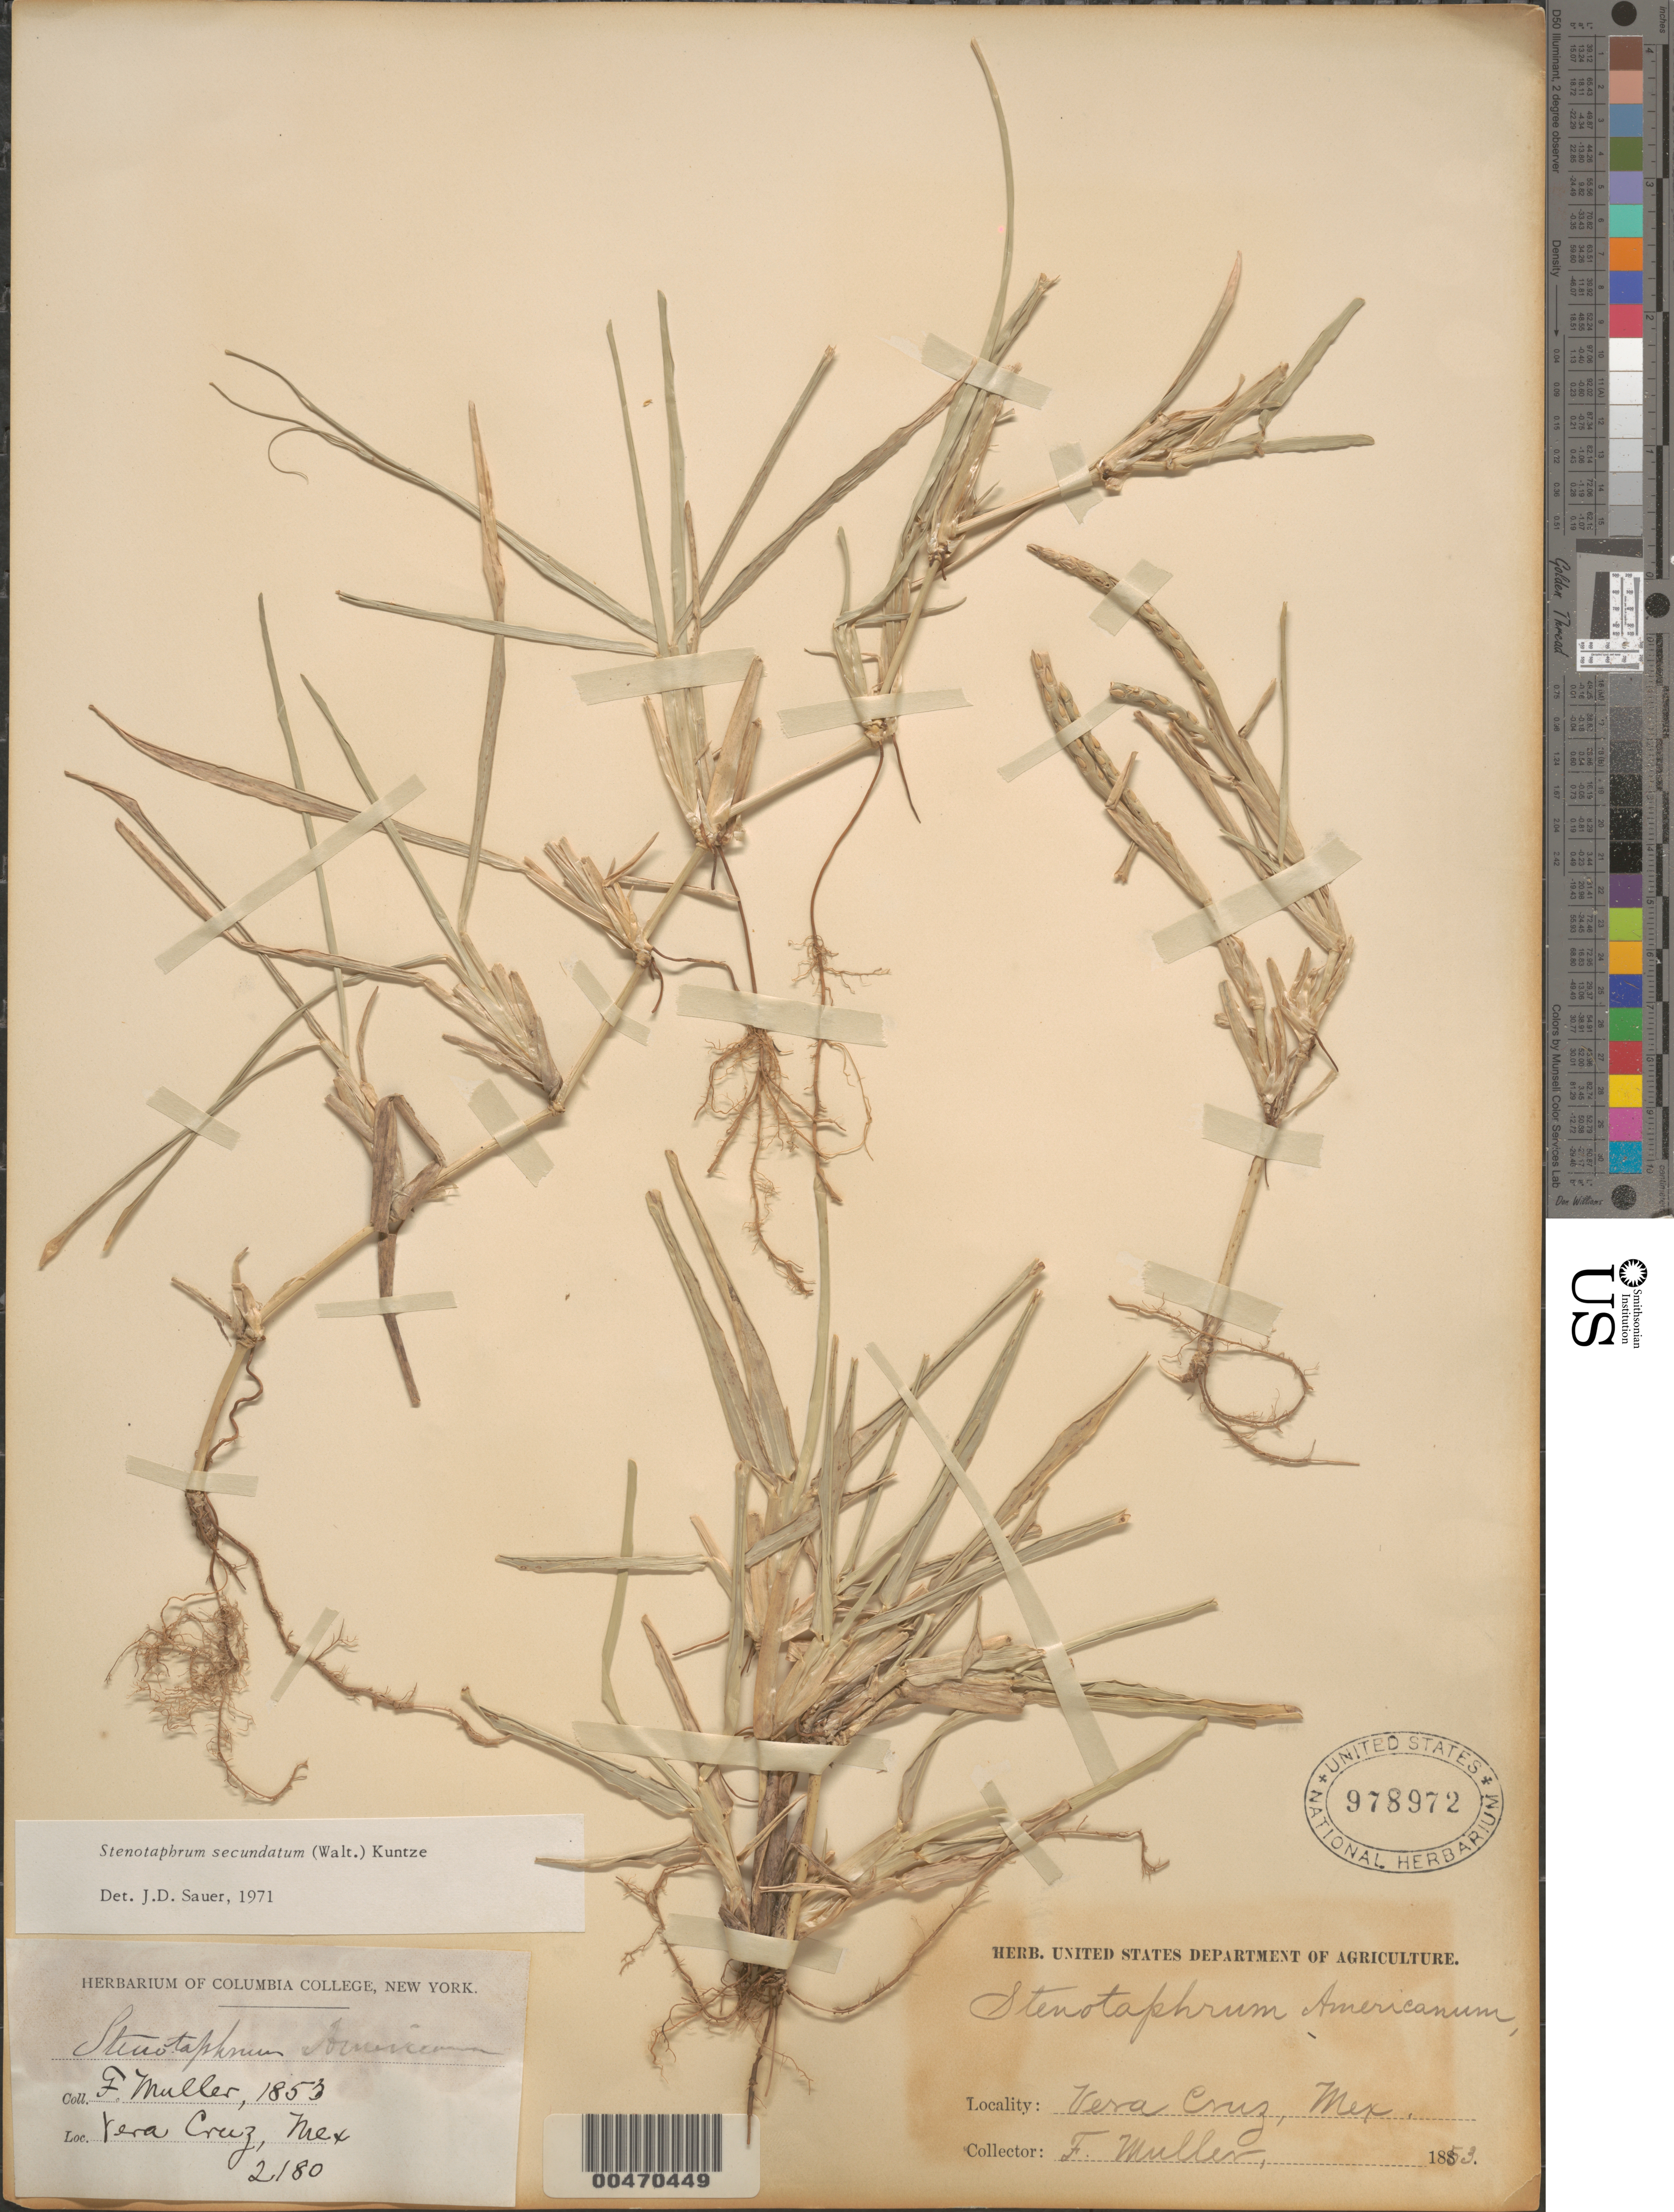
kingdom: Plantae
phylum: Tracheophyta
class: Liliopsida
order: Poales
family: Poaceae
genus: Stenotaphrum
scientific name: Stenotaphrum secundatum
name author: (Walter) Kuntze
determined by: Sauer, J. D.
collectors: F. Mueller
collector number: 2180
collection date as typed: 1853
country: Mexico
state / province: Veracruz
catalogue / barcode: US 978972